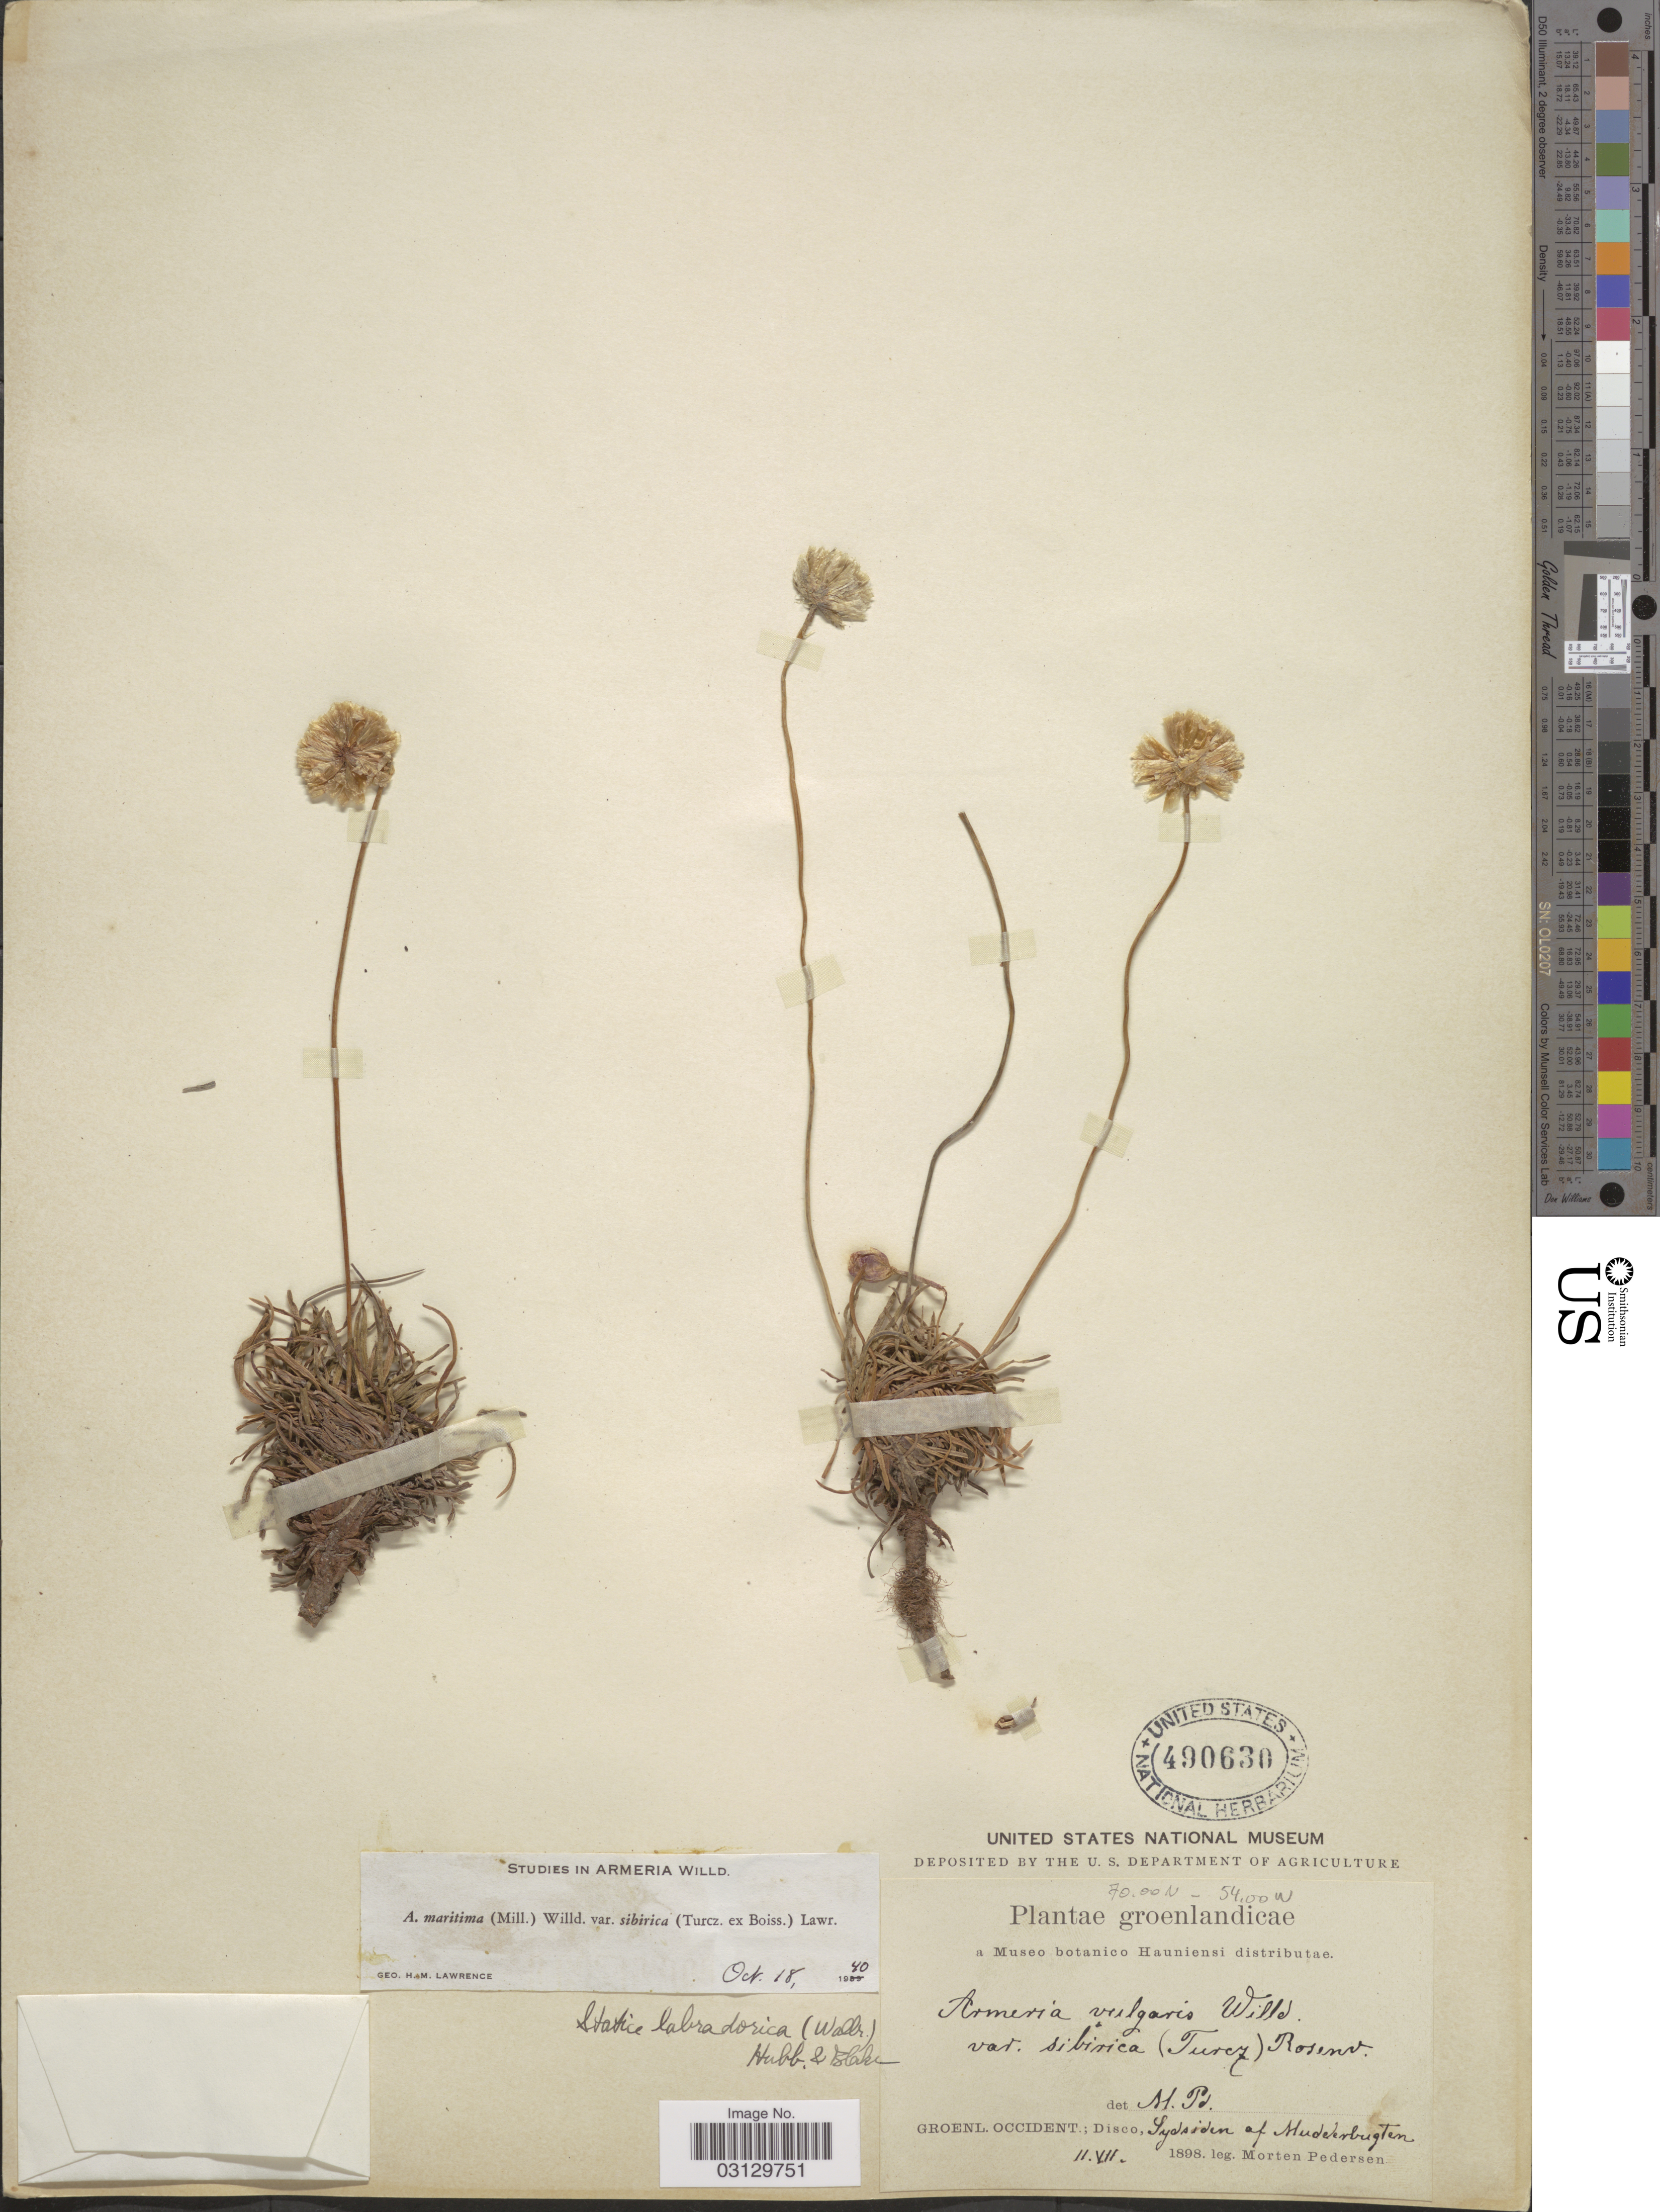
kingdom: Plantae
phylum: Tracheophyta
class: Magnoliopsida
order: Caryophyllales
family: Plumbaginaceae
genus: Armeria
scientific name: Armeria maritima subsp. sibirica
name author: (Turcz. ex Boiss.) Nyman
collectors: M. Pedersen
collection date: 1898-07-11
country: Greenland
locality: Groenl. Occident.; Disco, Sydsiden af Mudderbugten.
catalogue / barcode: US 490630